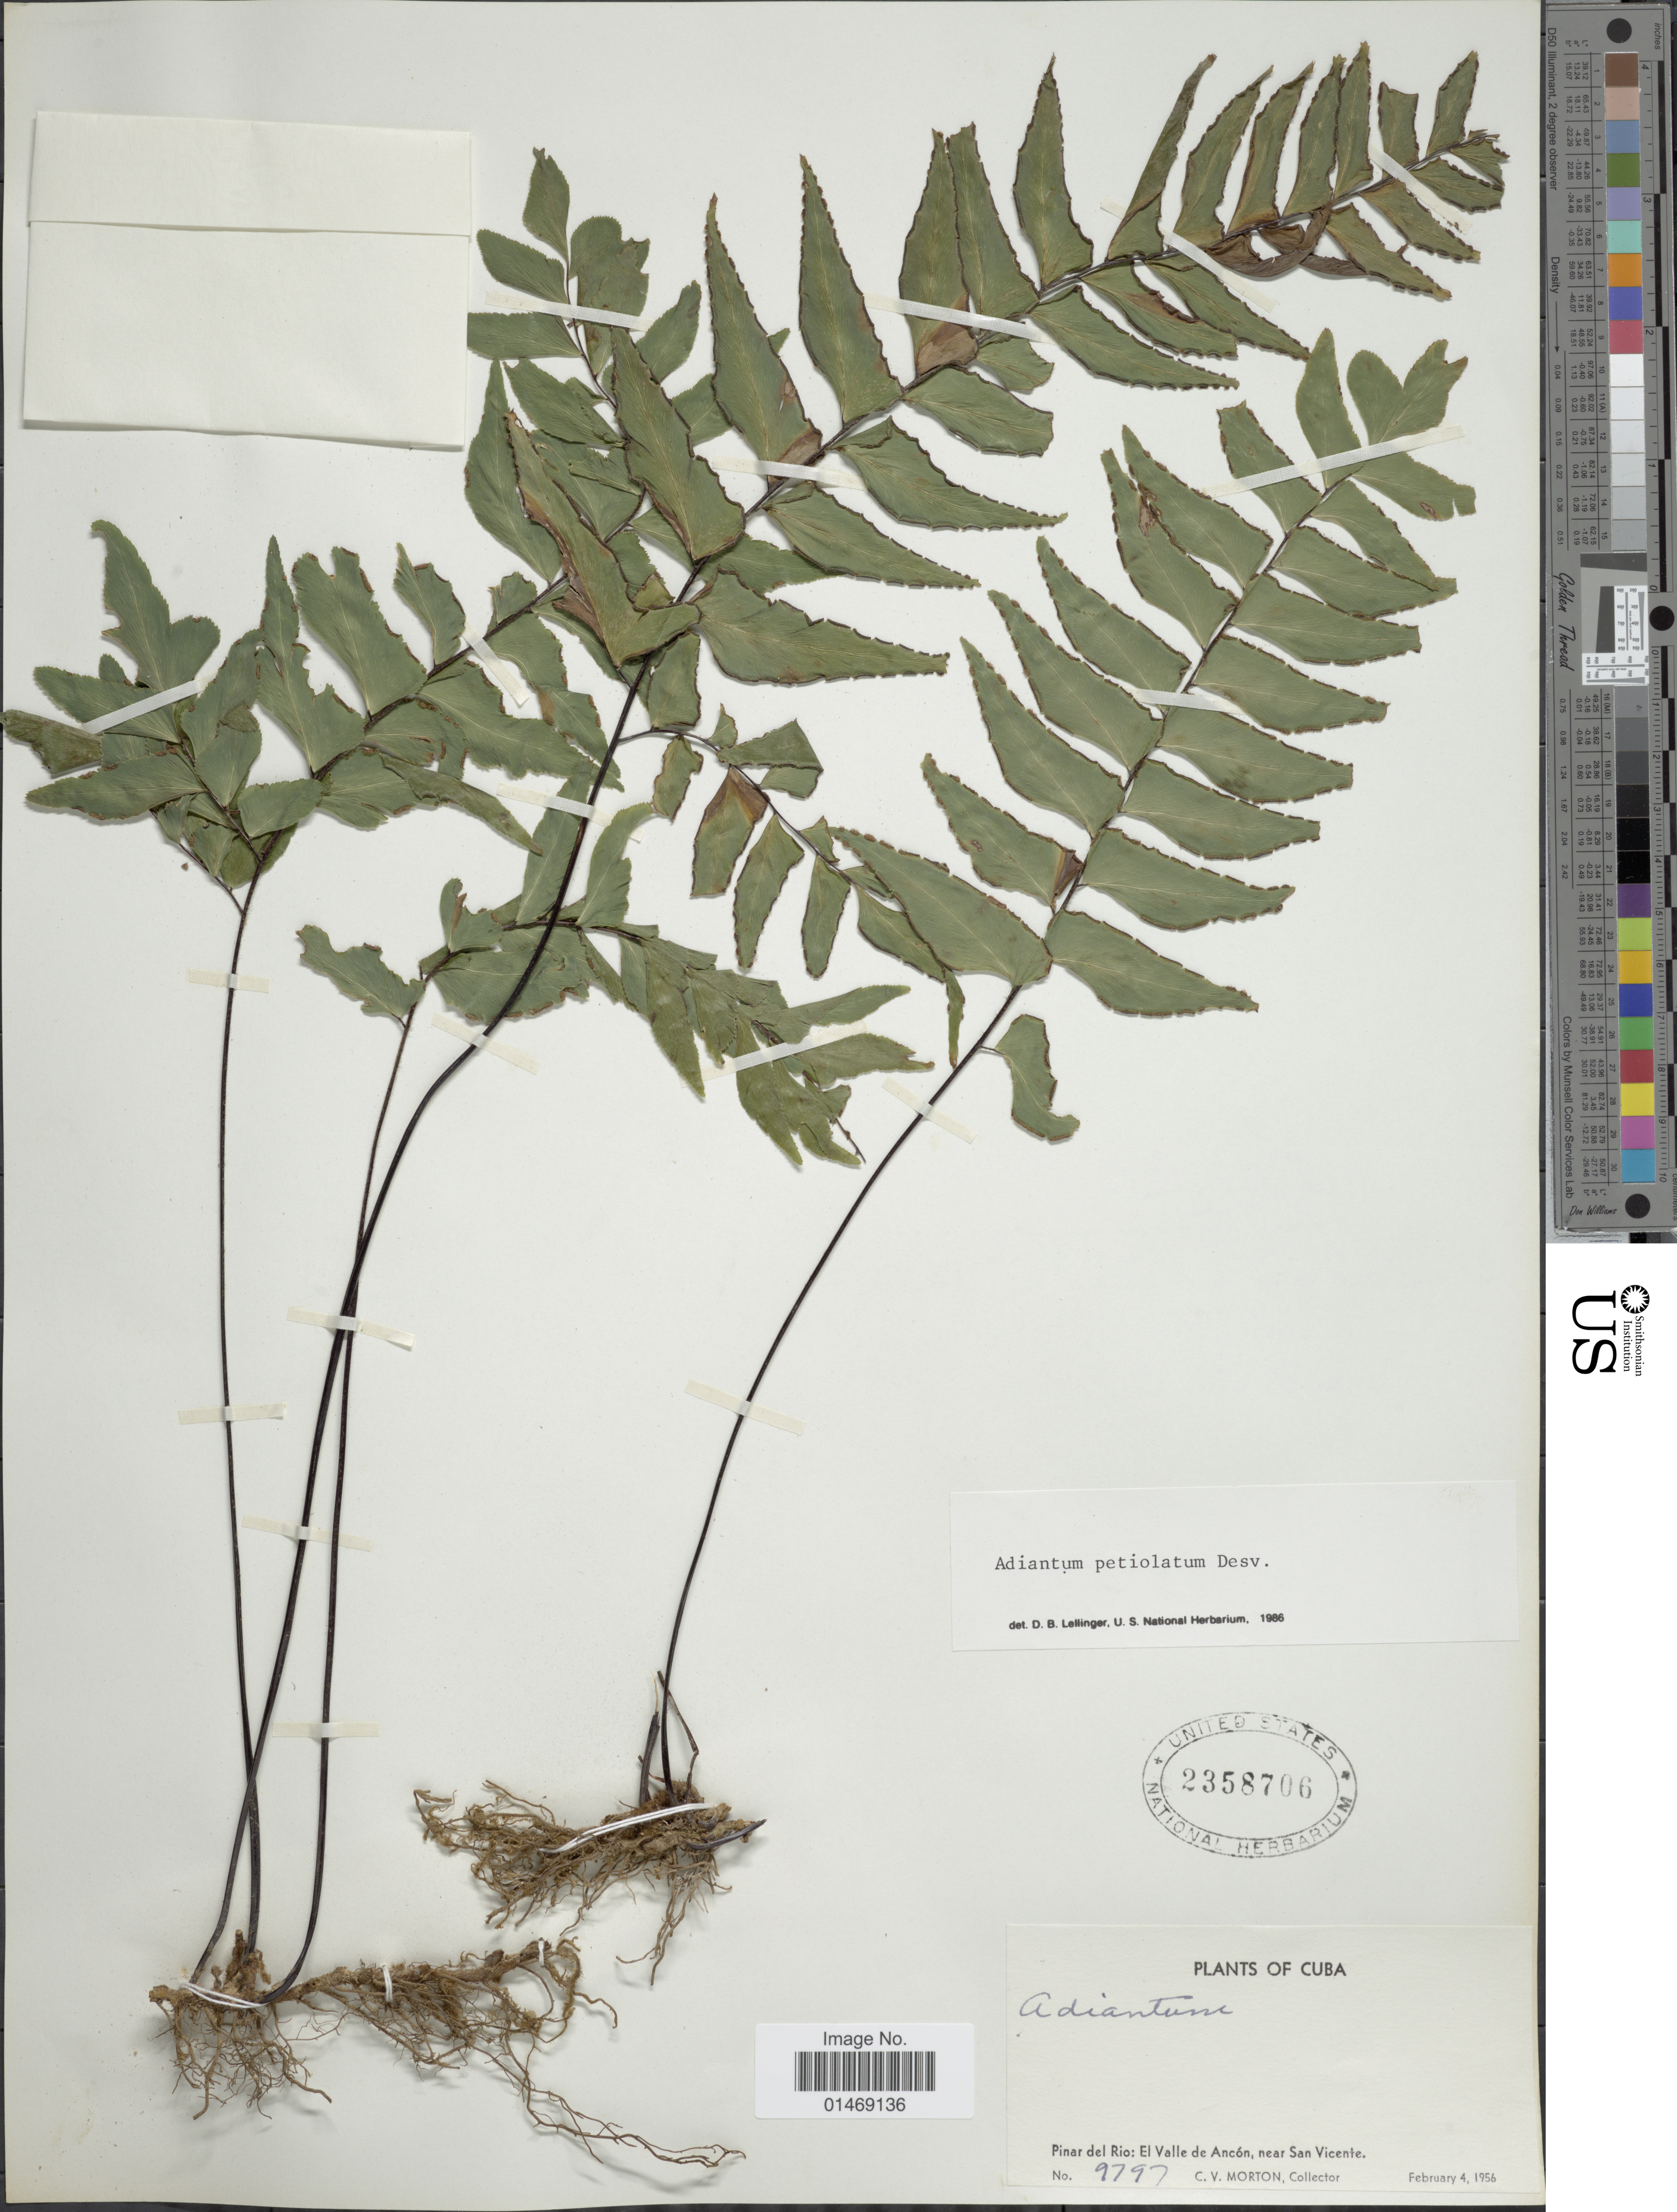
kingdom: Plantae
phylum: Tracheophyta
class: Polypodiopsida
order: Polypodiales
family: Pteridaceae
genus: Adiantum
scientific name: Adiantum petiolatum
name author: Desv.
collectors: C. V. Morton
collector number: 9797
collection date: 1956-02-04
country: Cuba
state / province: Pinar del Río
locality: El Valle de Ancón, near San Vicente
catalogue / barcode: US 2358706